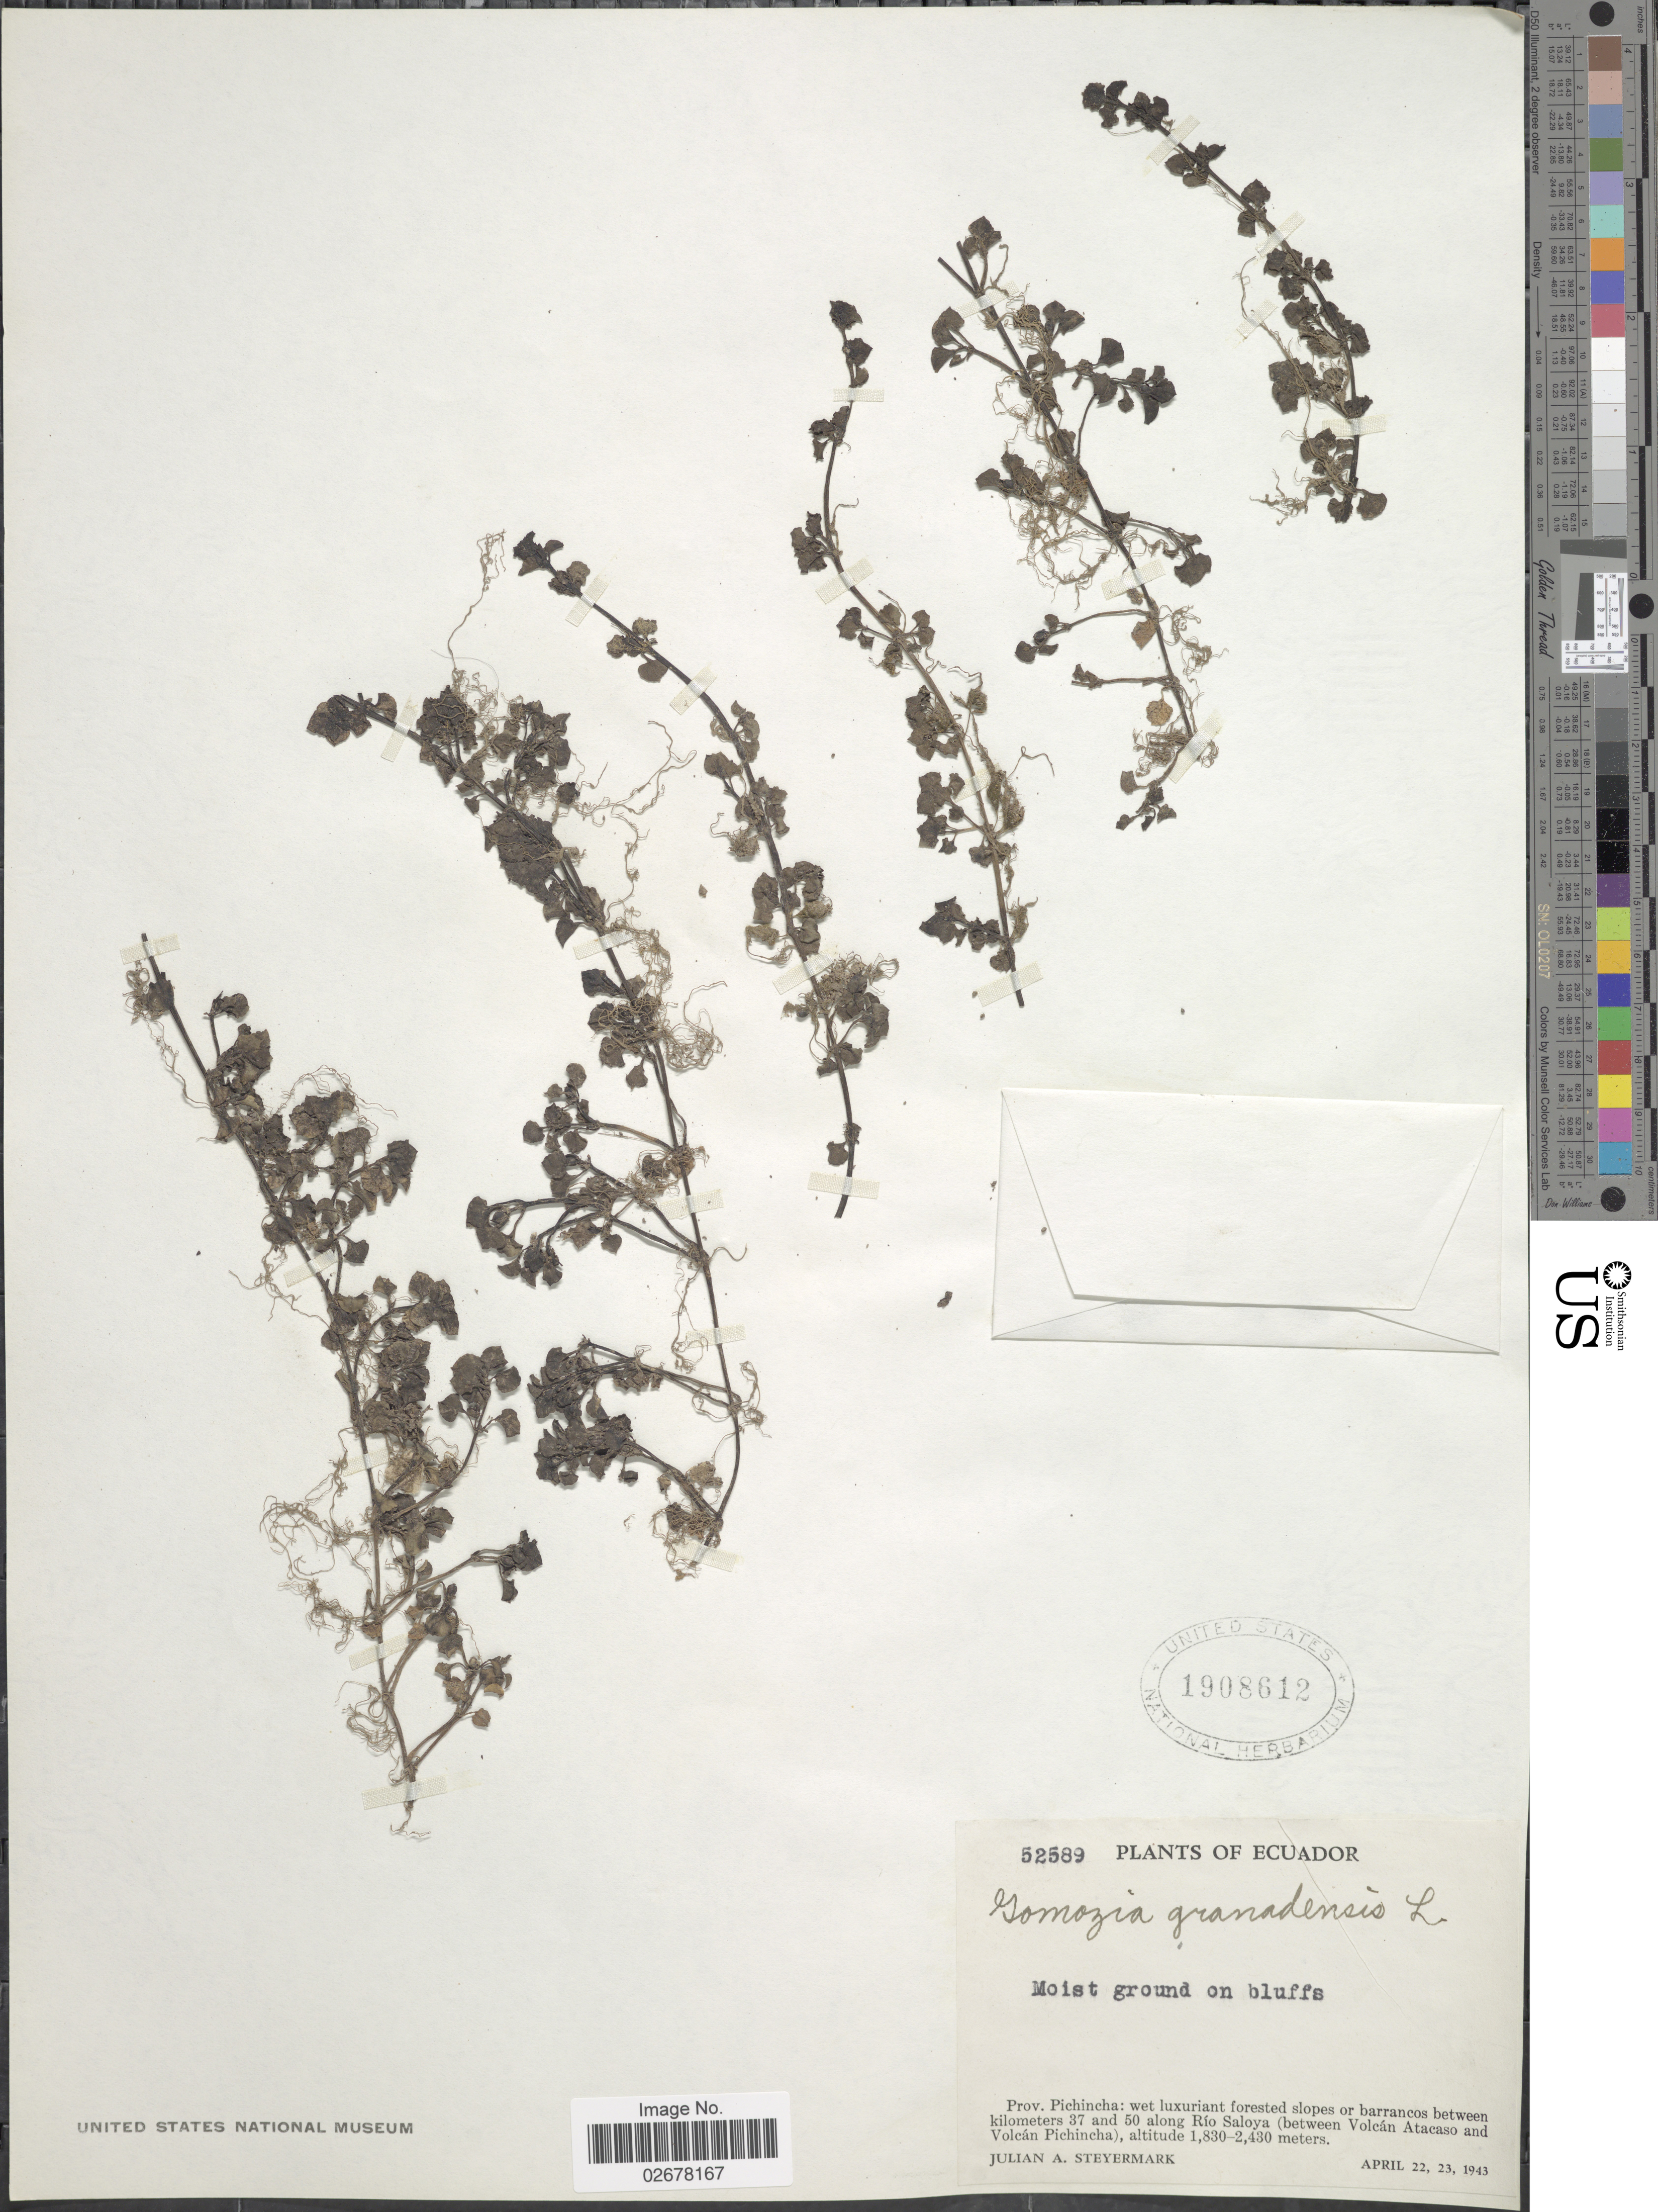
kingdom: Plantae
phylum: Tracheophyta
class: Magnoliopsida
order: Gentianales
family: Rubiaceae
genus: Nertera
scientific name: Nertera depressa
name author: Banks & Sol. ex Gaertn.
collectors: J. Steyermark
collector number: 52589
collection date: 1943-04-22/1943-04-23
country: Ecuador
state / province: Pichincha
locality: Moist ground on bluffs, wet luxuriant forested slopes or barrancos between kilometers 37 and 50 along Río Saloya (between Volcán Atacaso and Volcán Pichincha)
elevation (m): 1830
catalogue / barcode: US 1908612